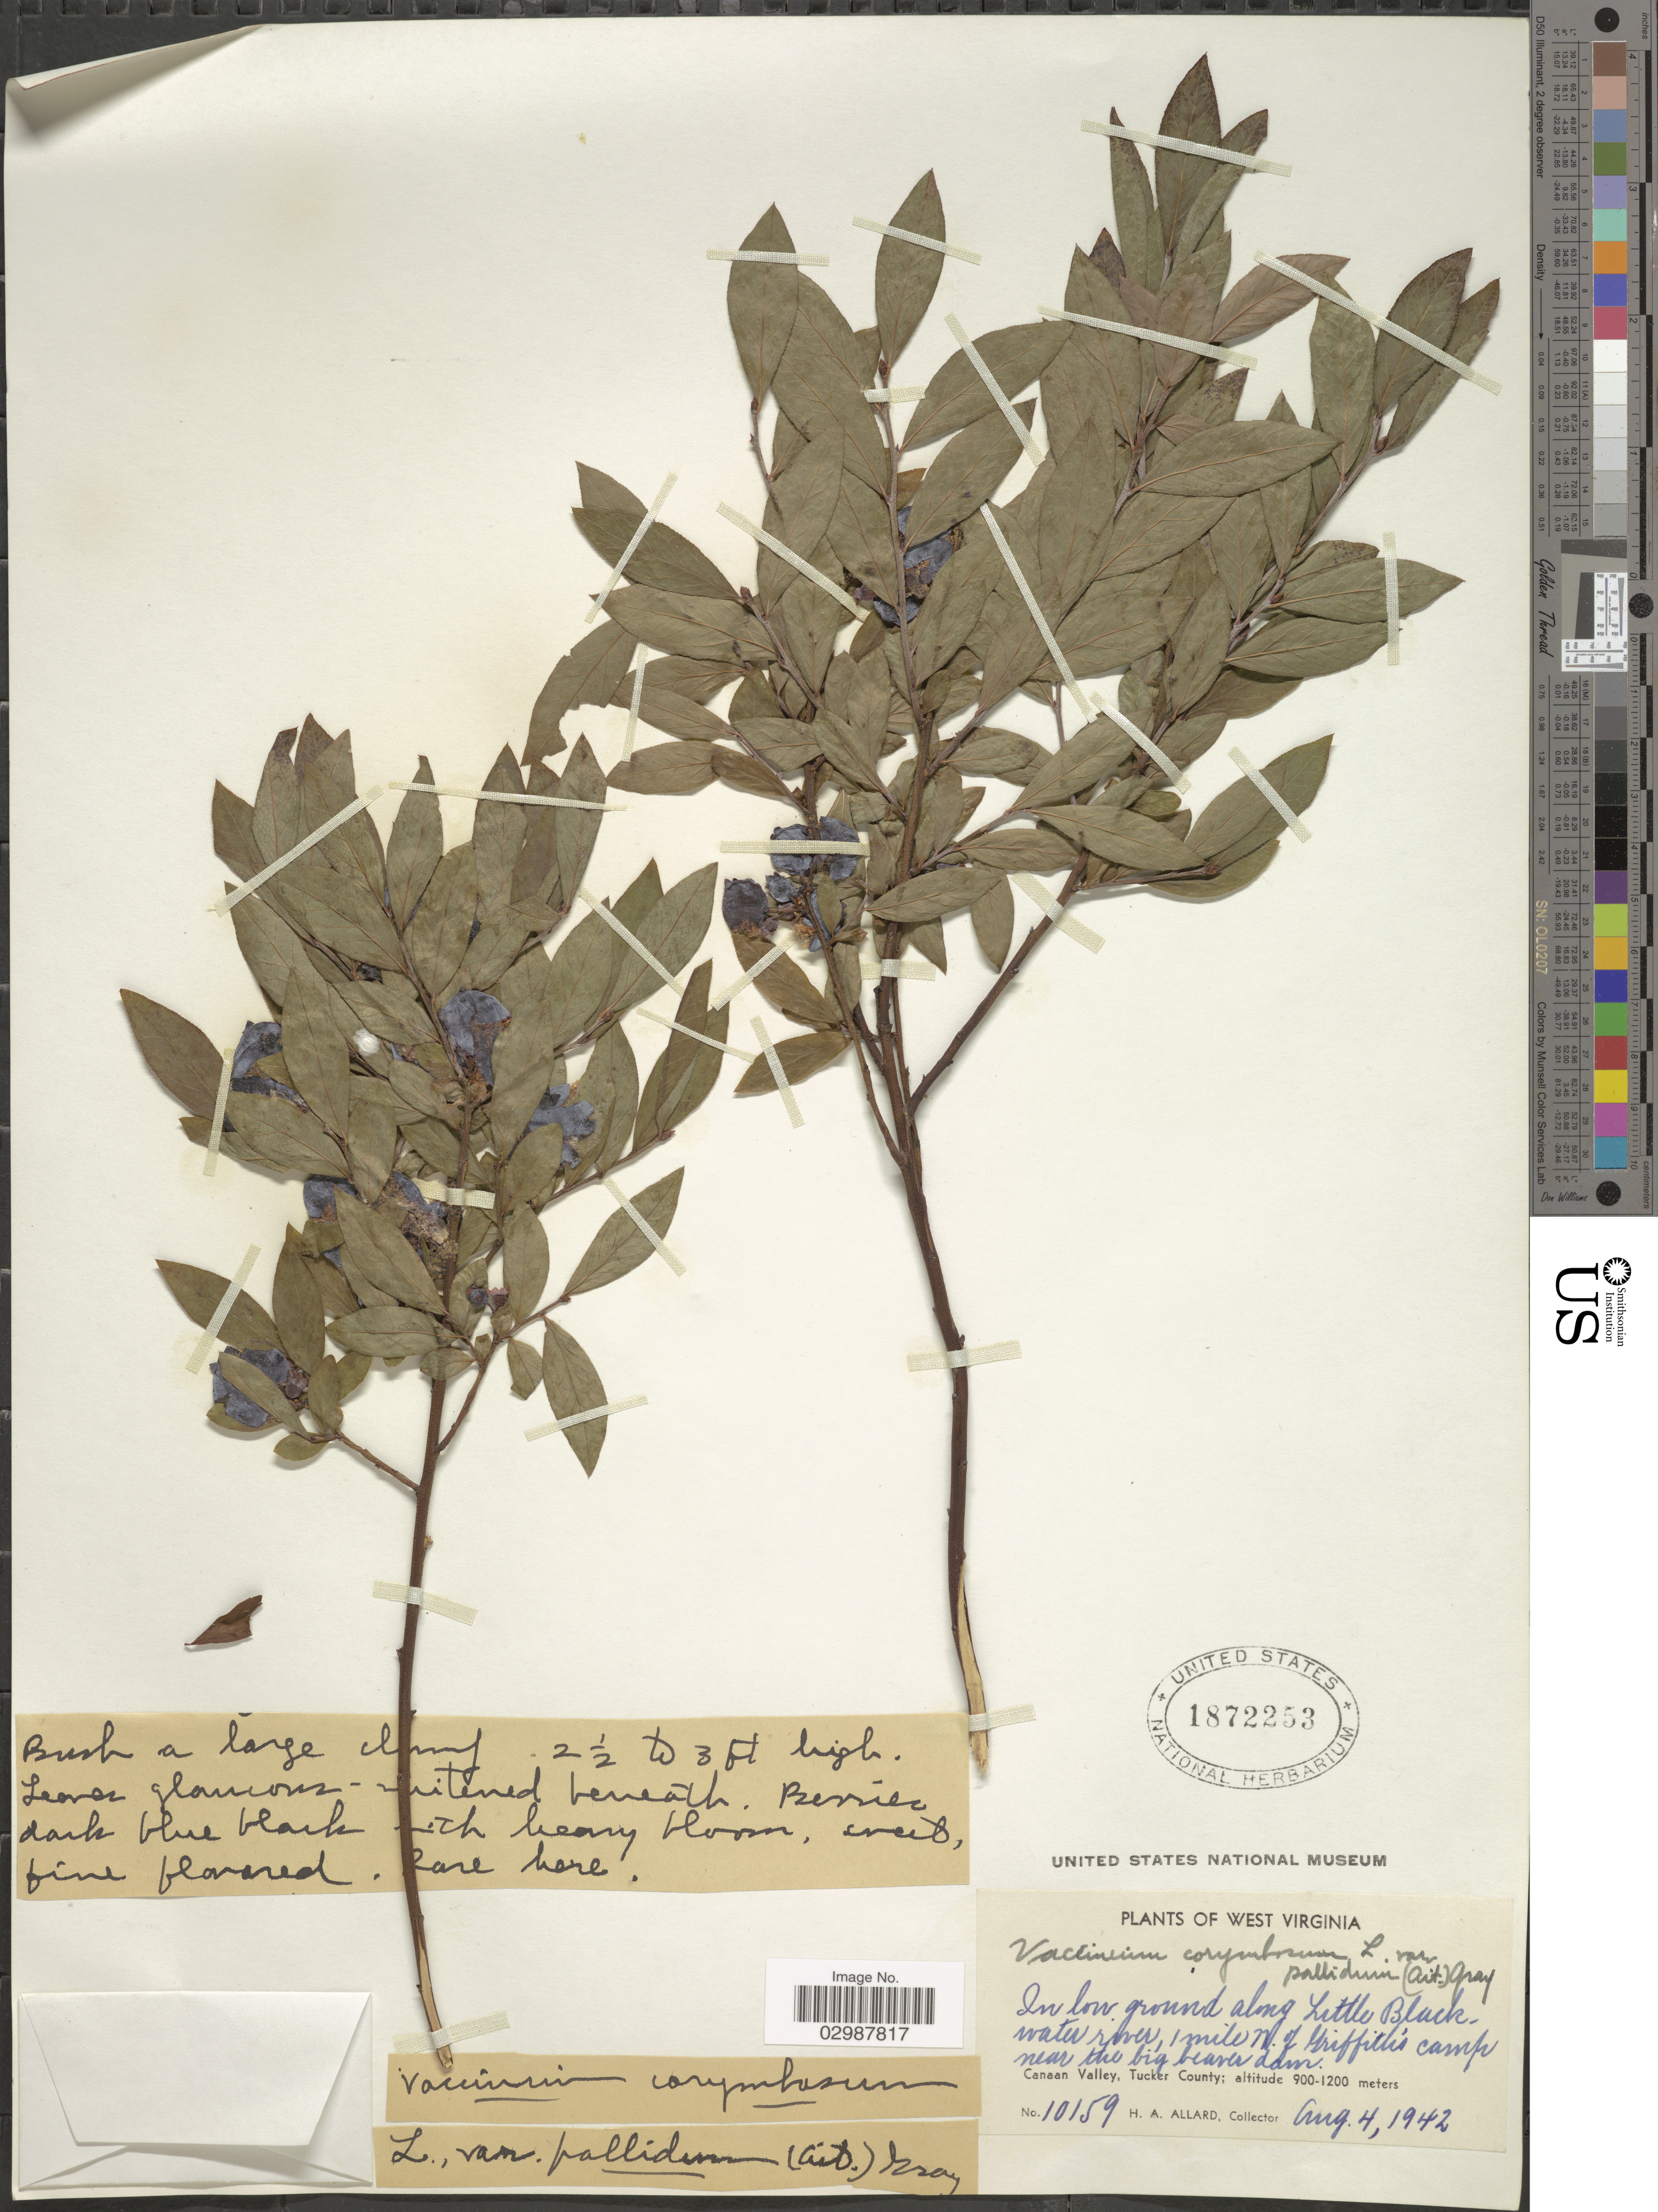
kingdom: Plantae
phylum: Tracheophyta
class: Magnoliopsida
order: Ericales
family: Ericaceae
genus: Vaccinium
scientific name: Vaccinium corymbosum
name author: L.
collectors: H. A. Allard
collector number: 10159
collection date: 1942-08-04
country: United States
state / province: West Virginia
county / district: Tucker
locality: In low ground along Little Blackwater river, 1 mile N. of Griffith's camp near the big beaver dam. Canaan Valley, Tucker County.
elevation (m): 900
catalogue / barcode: US 1872253